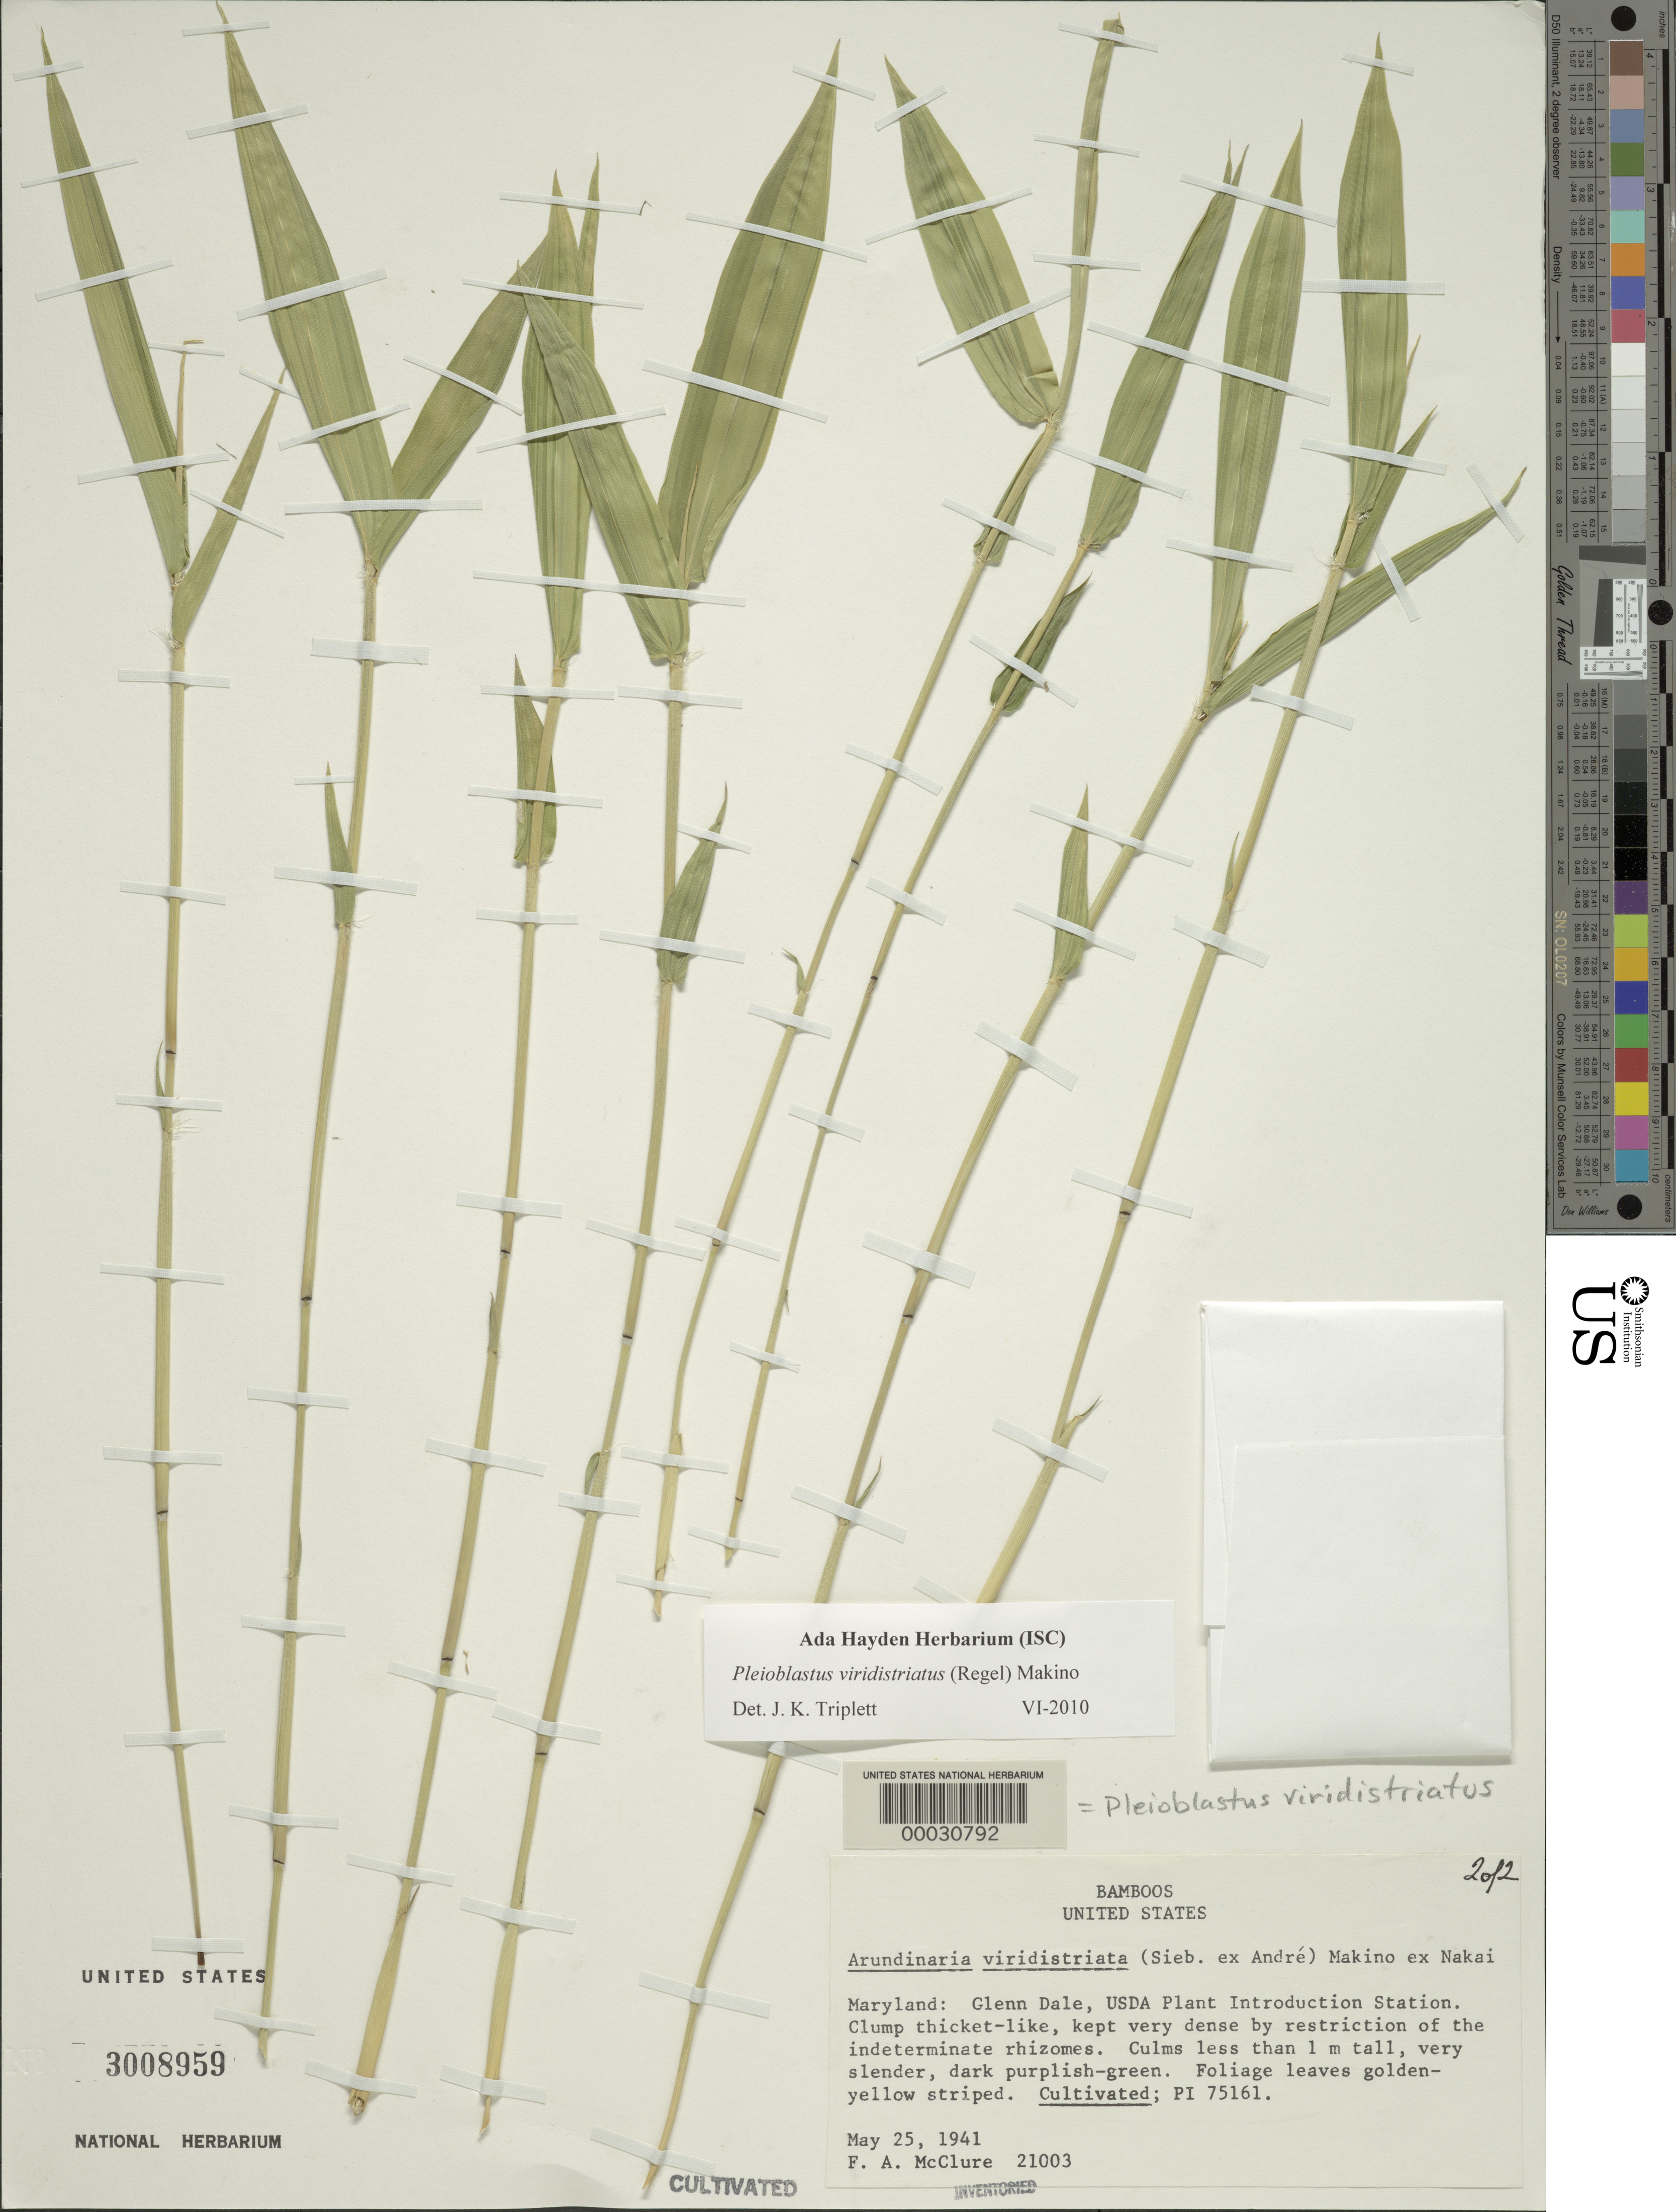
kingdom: Plantae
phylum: Tracheophyta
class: Liliopsida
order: Poales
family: Poaceae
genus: Pleioblastus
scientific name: Pleioblastus viridistriatus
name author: (Regel) Makino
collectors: F. A. McClure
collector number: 21003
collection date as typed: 25 May 1941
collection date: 1941-05-25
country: United States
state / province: Maryland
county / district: Prince George's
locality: Usda plant introduction station - glenn dale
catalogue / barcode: US 3008959